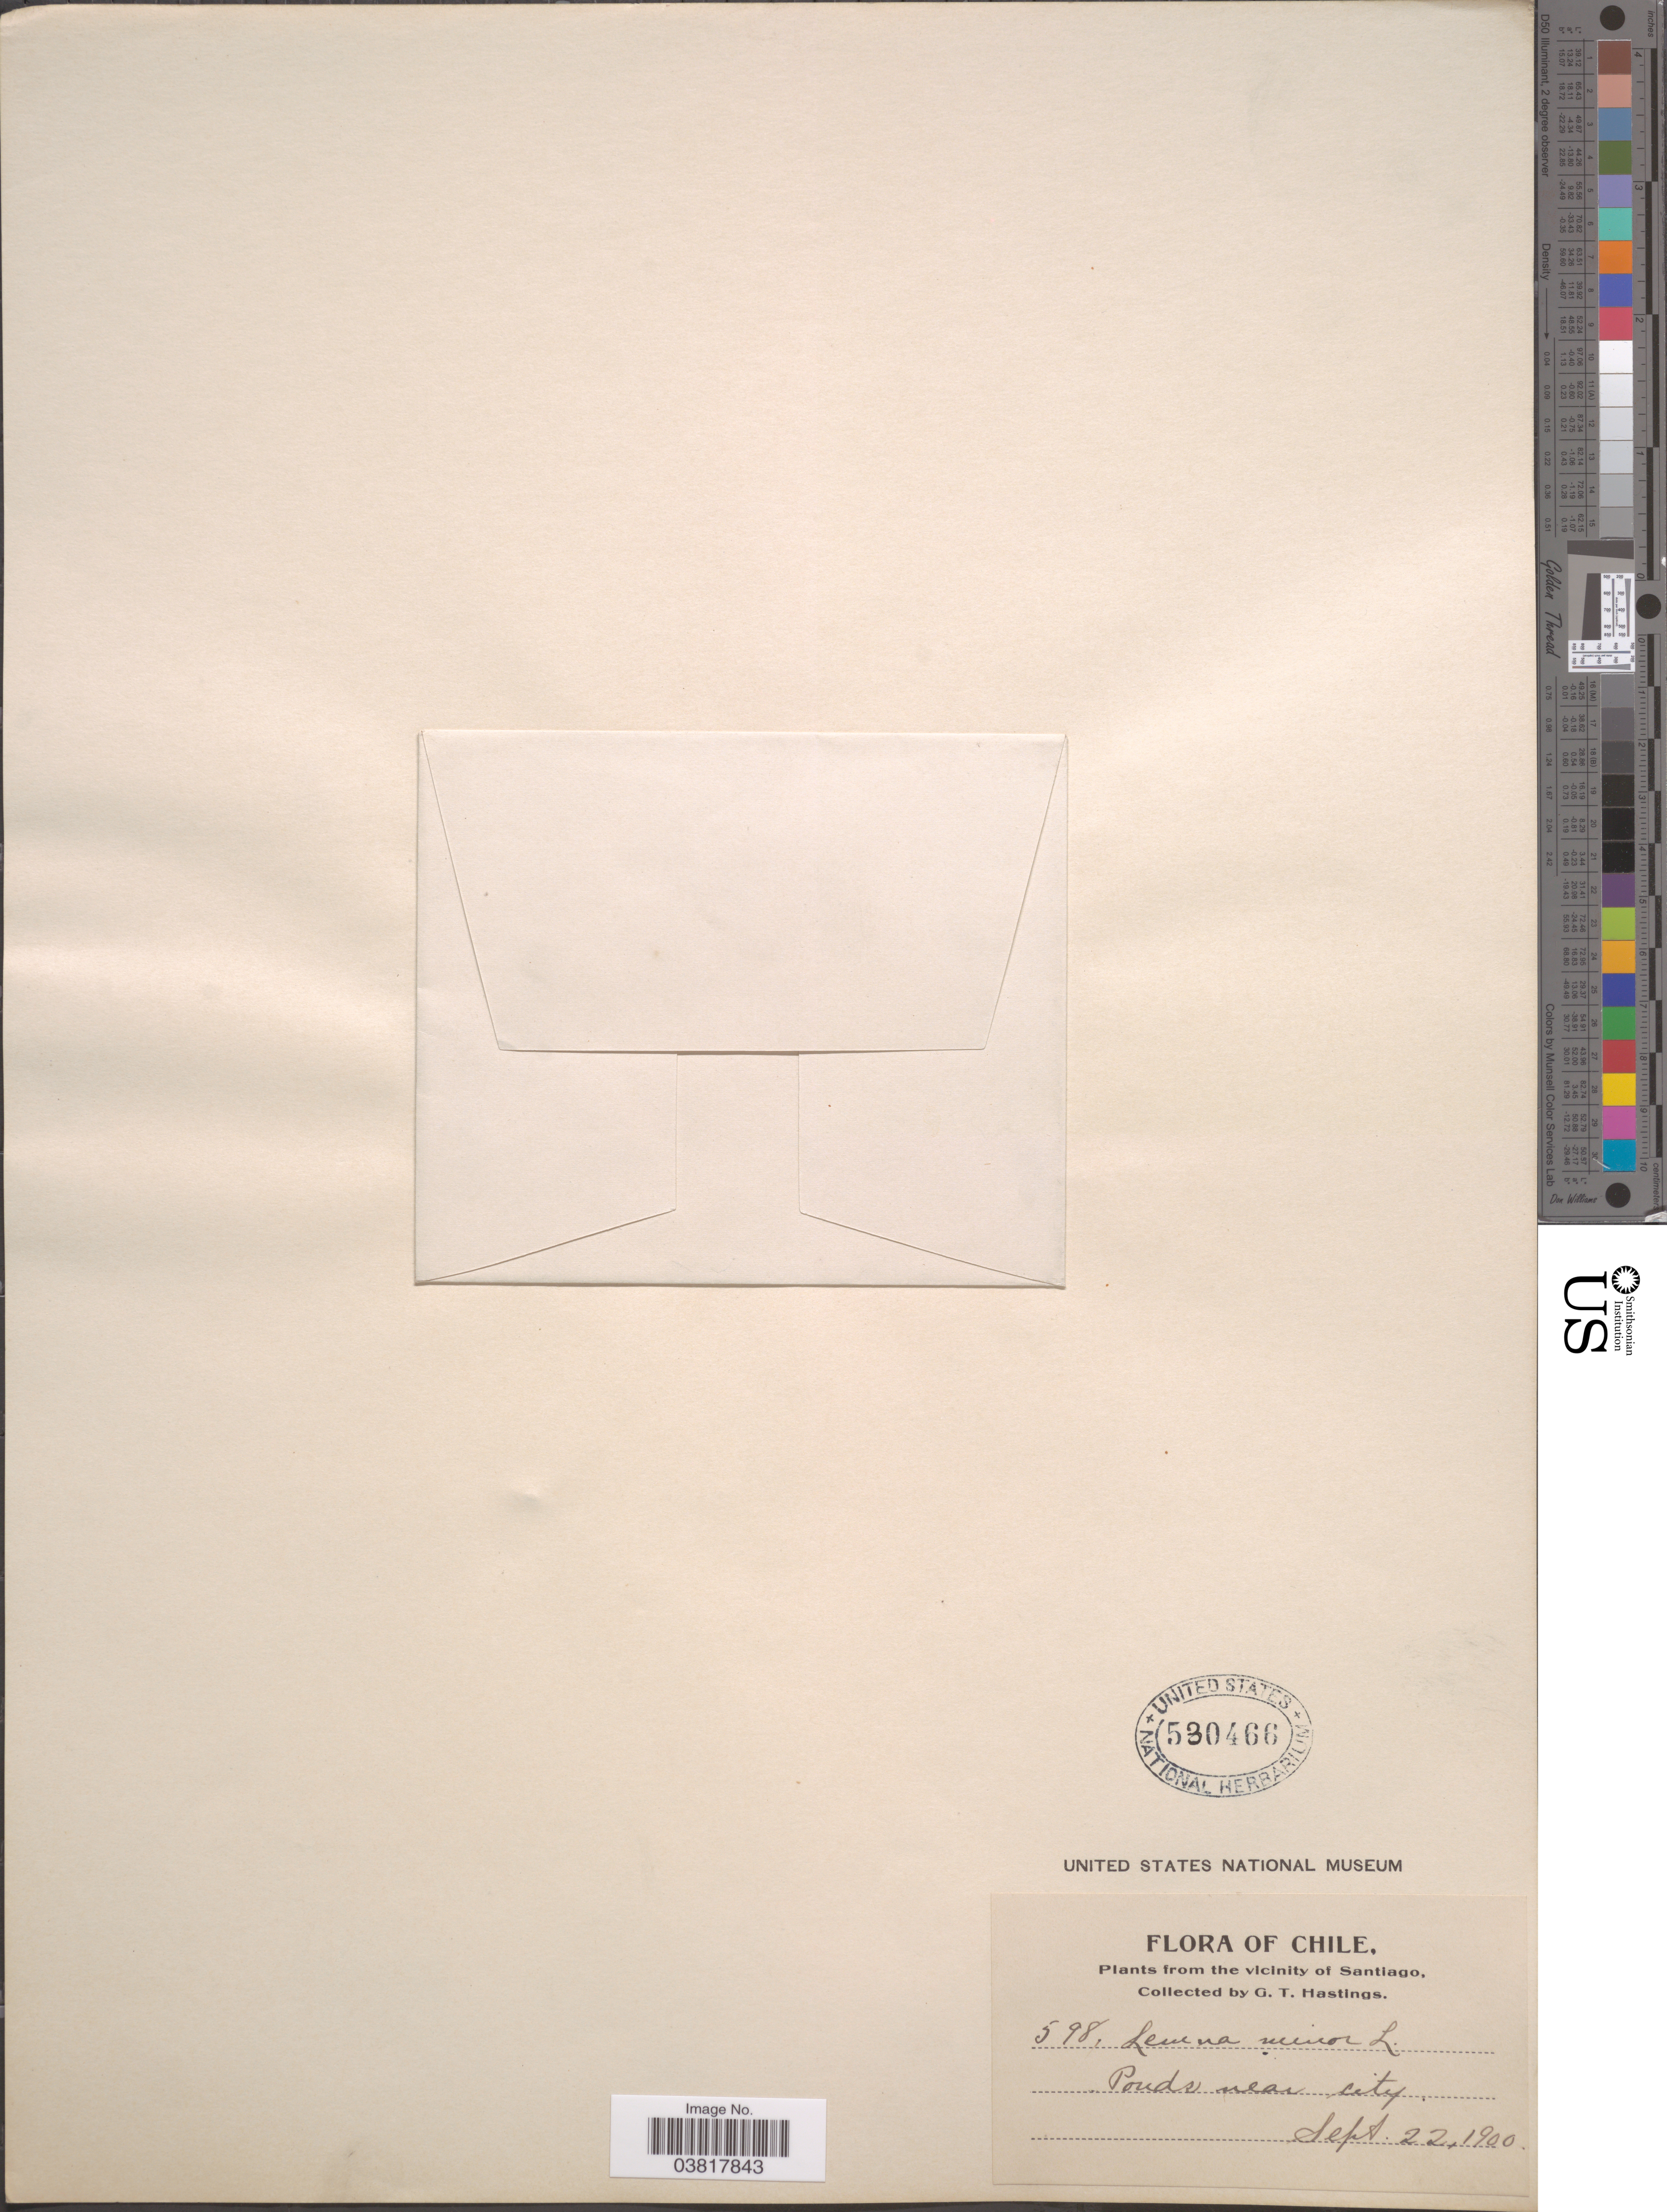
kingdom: Plantae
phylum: Tracheophyta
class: Liliopsida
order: Alismatales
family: Araceae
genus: Lemna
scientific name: Lemna minor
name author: L.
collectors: G. Hastings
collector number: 598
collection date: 1900-09-22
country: Chile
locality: The vicinity of Santiago. Ponds near city.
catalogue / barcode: US 530466